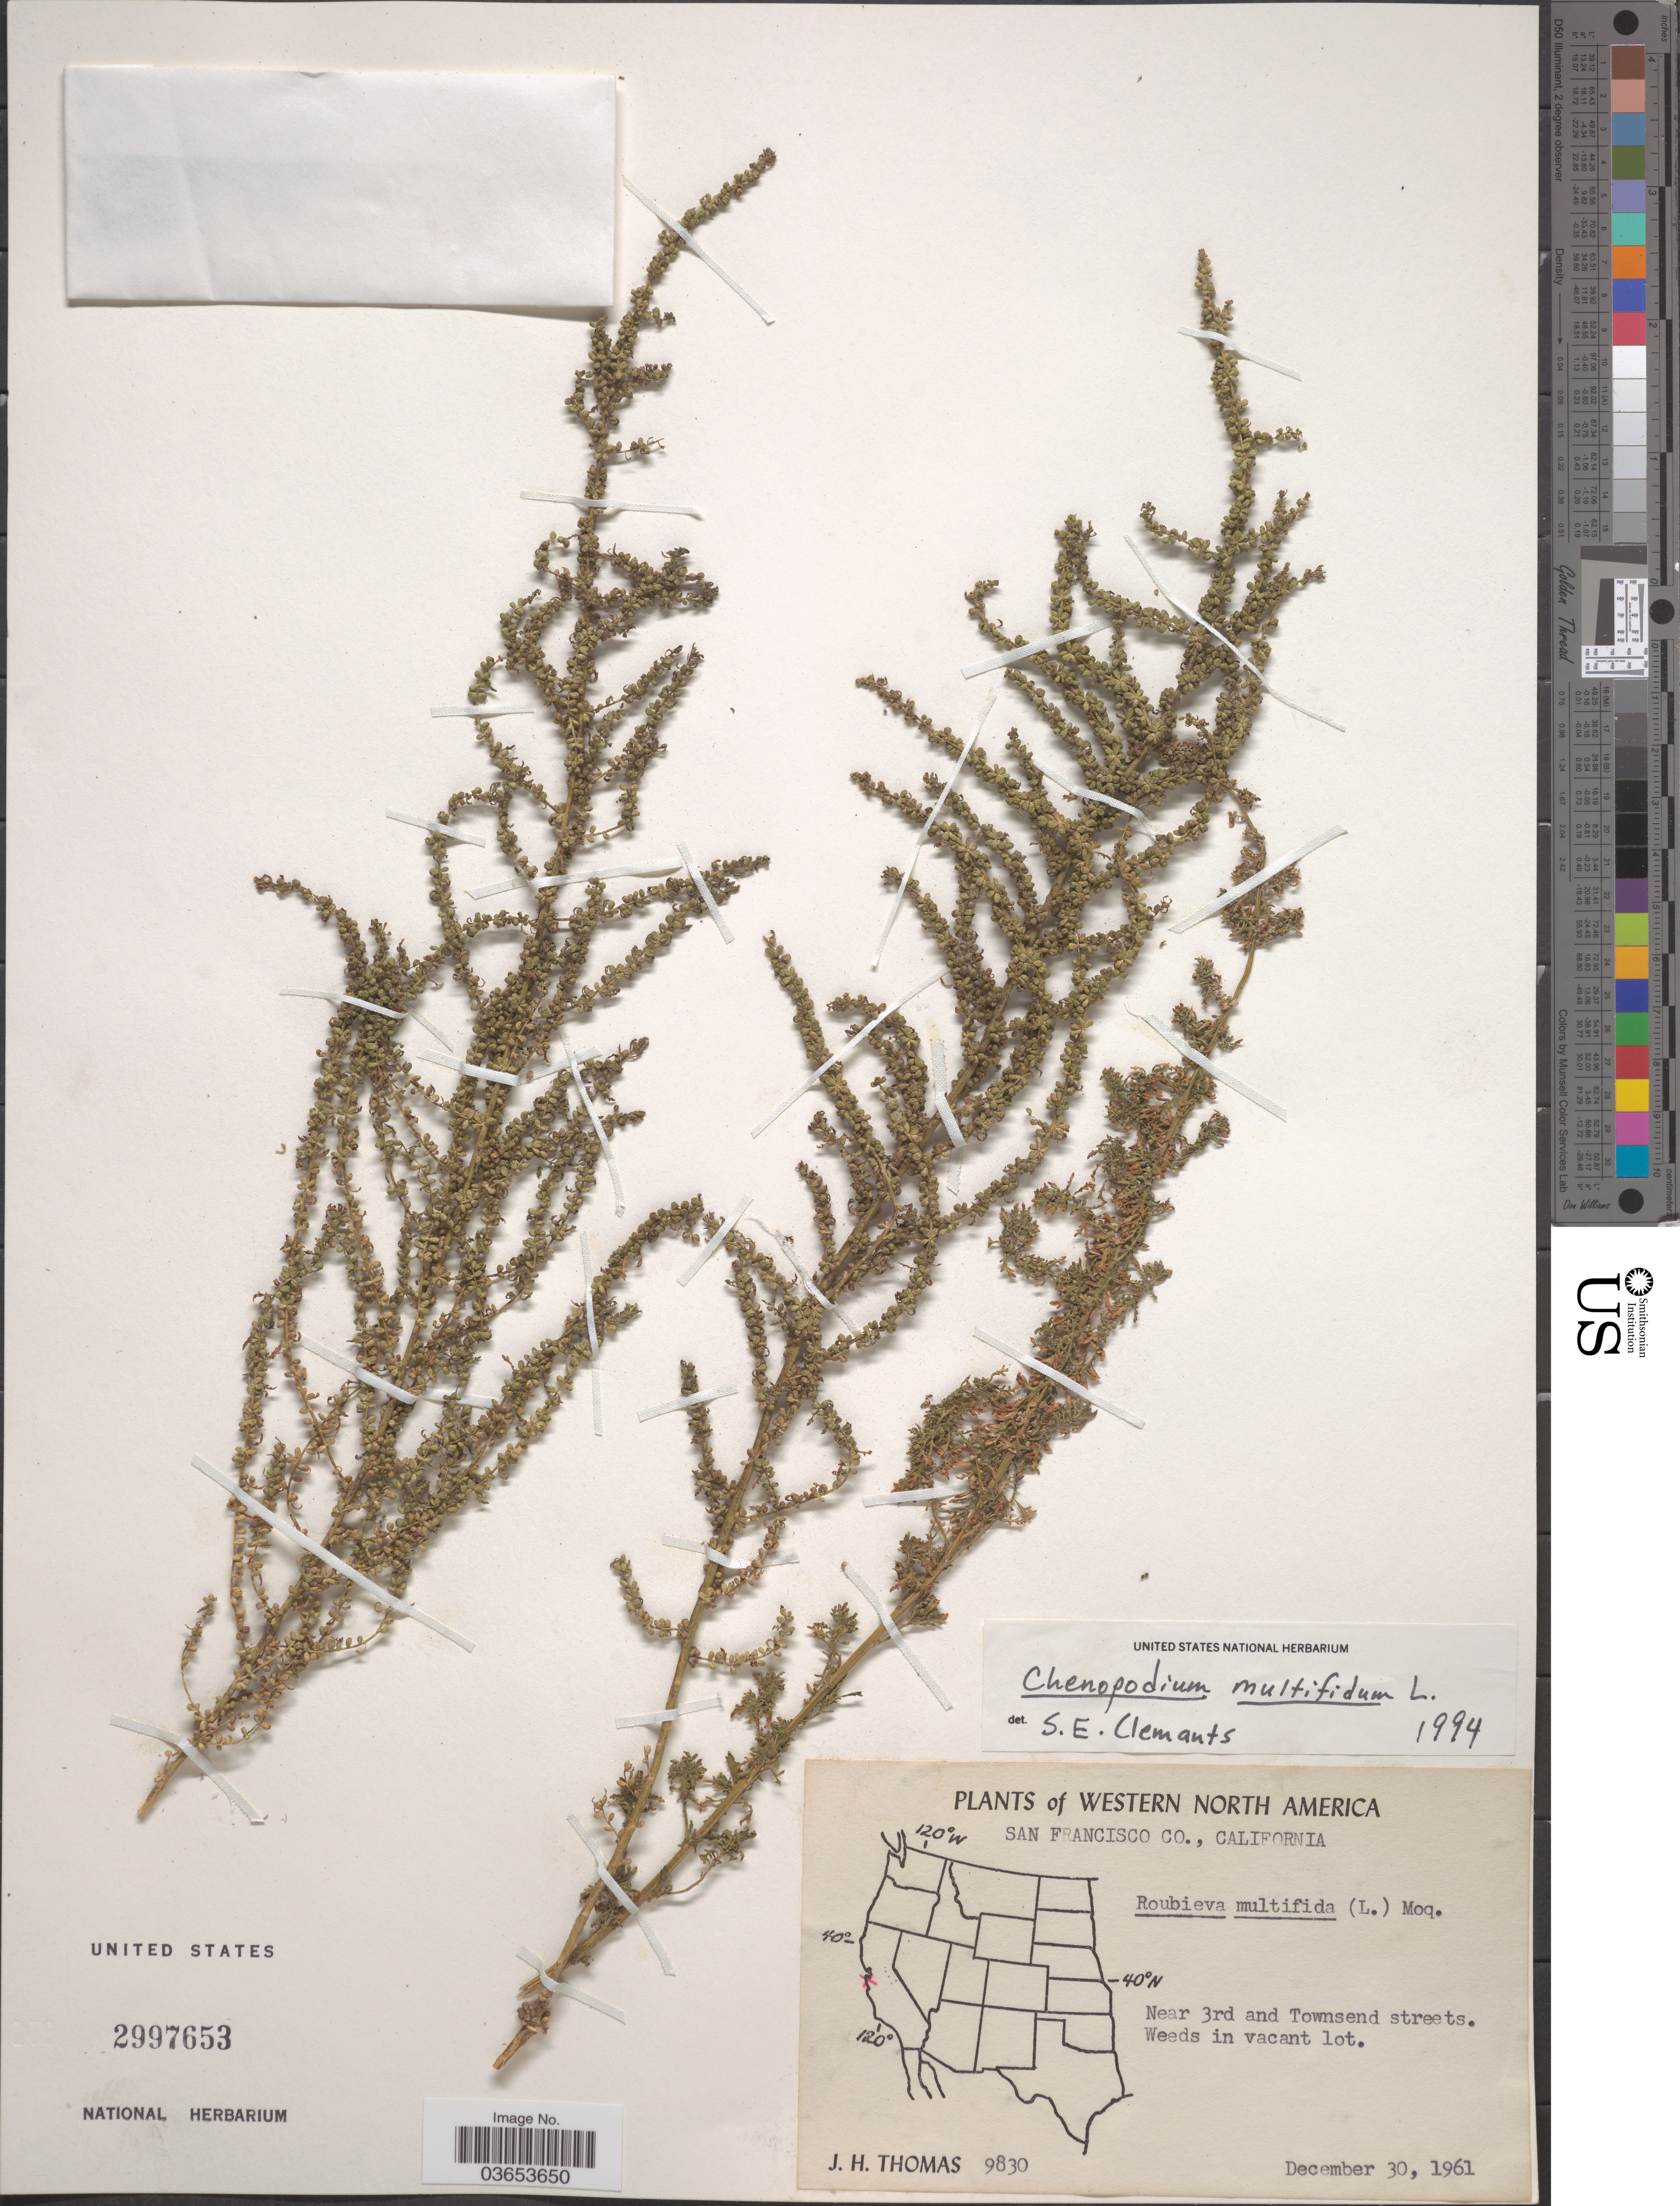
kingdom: Plantae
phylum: Tracheophyta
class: Magnoliopsida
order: Caryophyllales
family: Amaranthaceae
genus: Chenopodium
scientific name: Chenopodium multifidum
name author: L.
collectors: J. H. Thomas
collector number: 9830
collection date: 1961-12-30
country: United States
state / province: California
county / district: San Francisco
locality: San Francisco Co. Near 3rd and Townsend streets.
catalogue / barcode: US 2997653